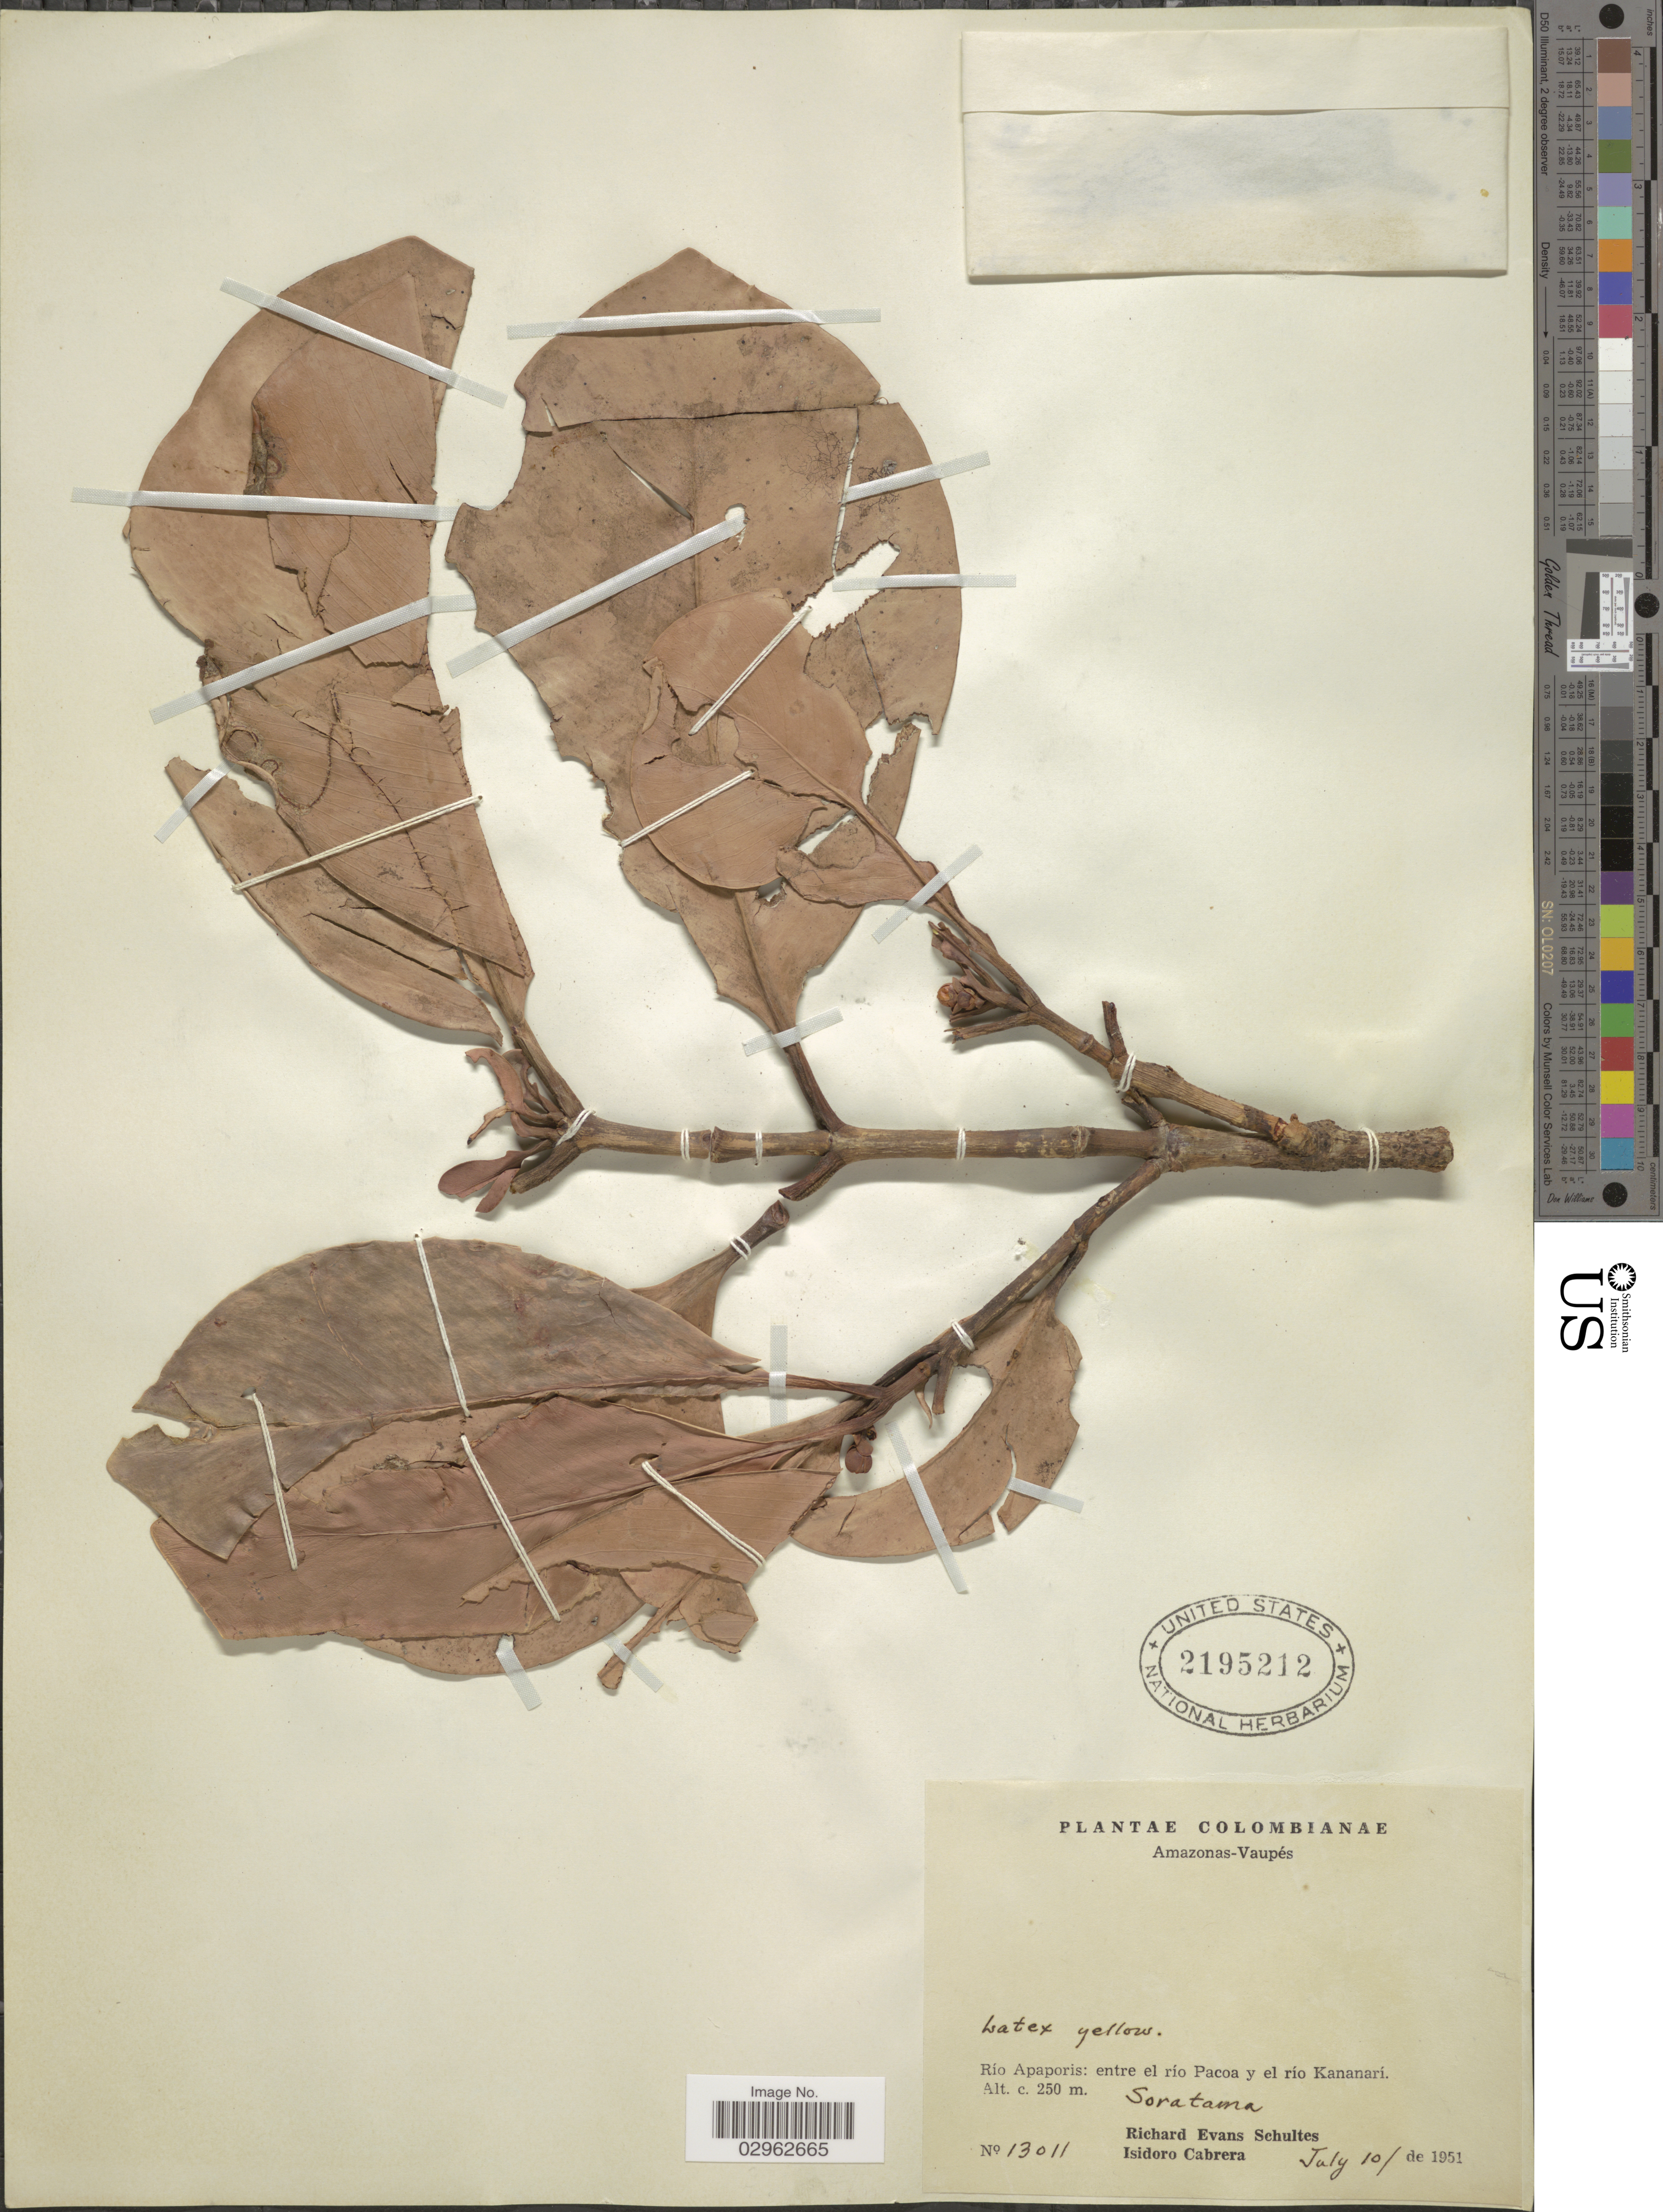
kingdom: Plantae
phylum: Tracheophyta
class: Magnoliopsida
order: Malpighiales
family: Clusiaceae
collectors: R. E. Schultes & I. Cabrera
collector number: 13011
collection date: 1951-07-10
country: Colombia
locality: Amazonas - Vaupés, Río Apaporis: entre el río Kananarí, Soratama.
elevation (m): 250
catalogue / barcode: US 2195212